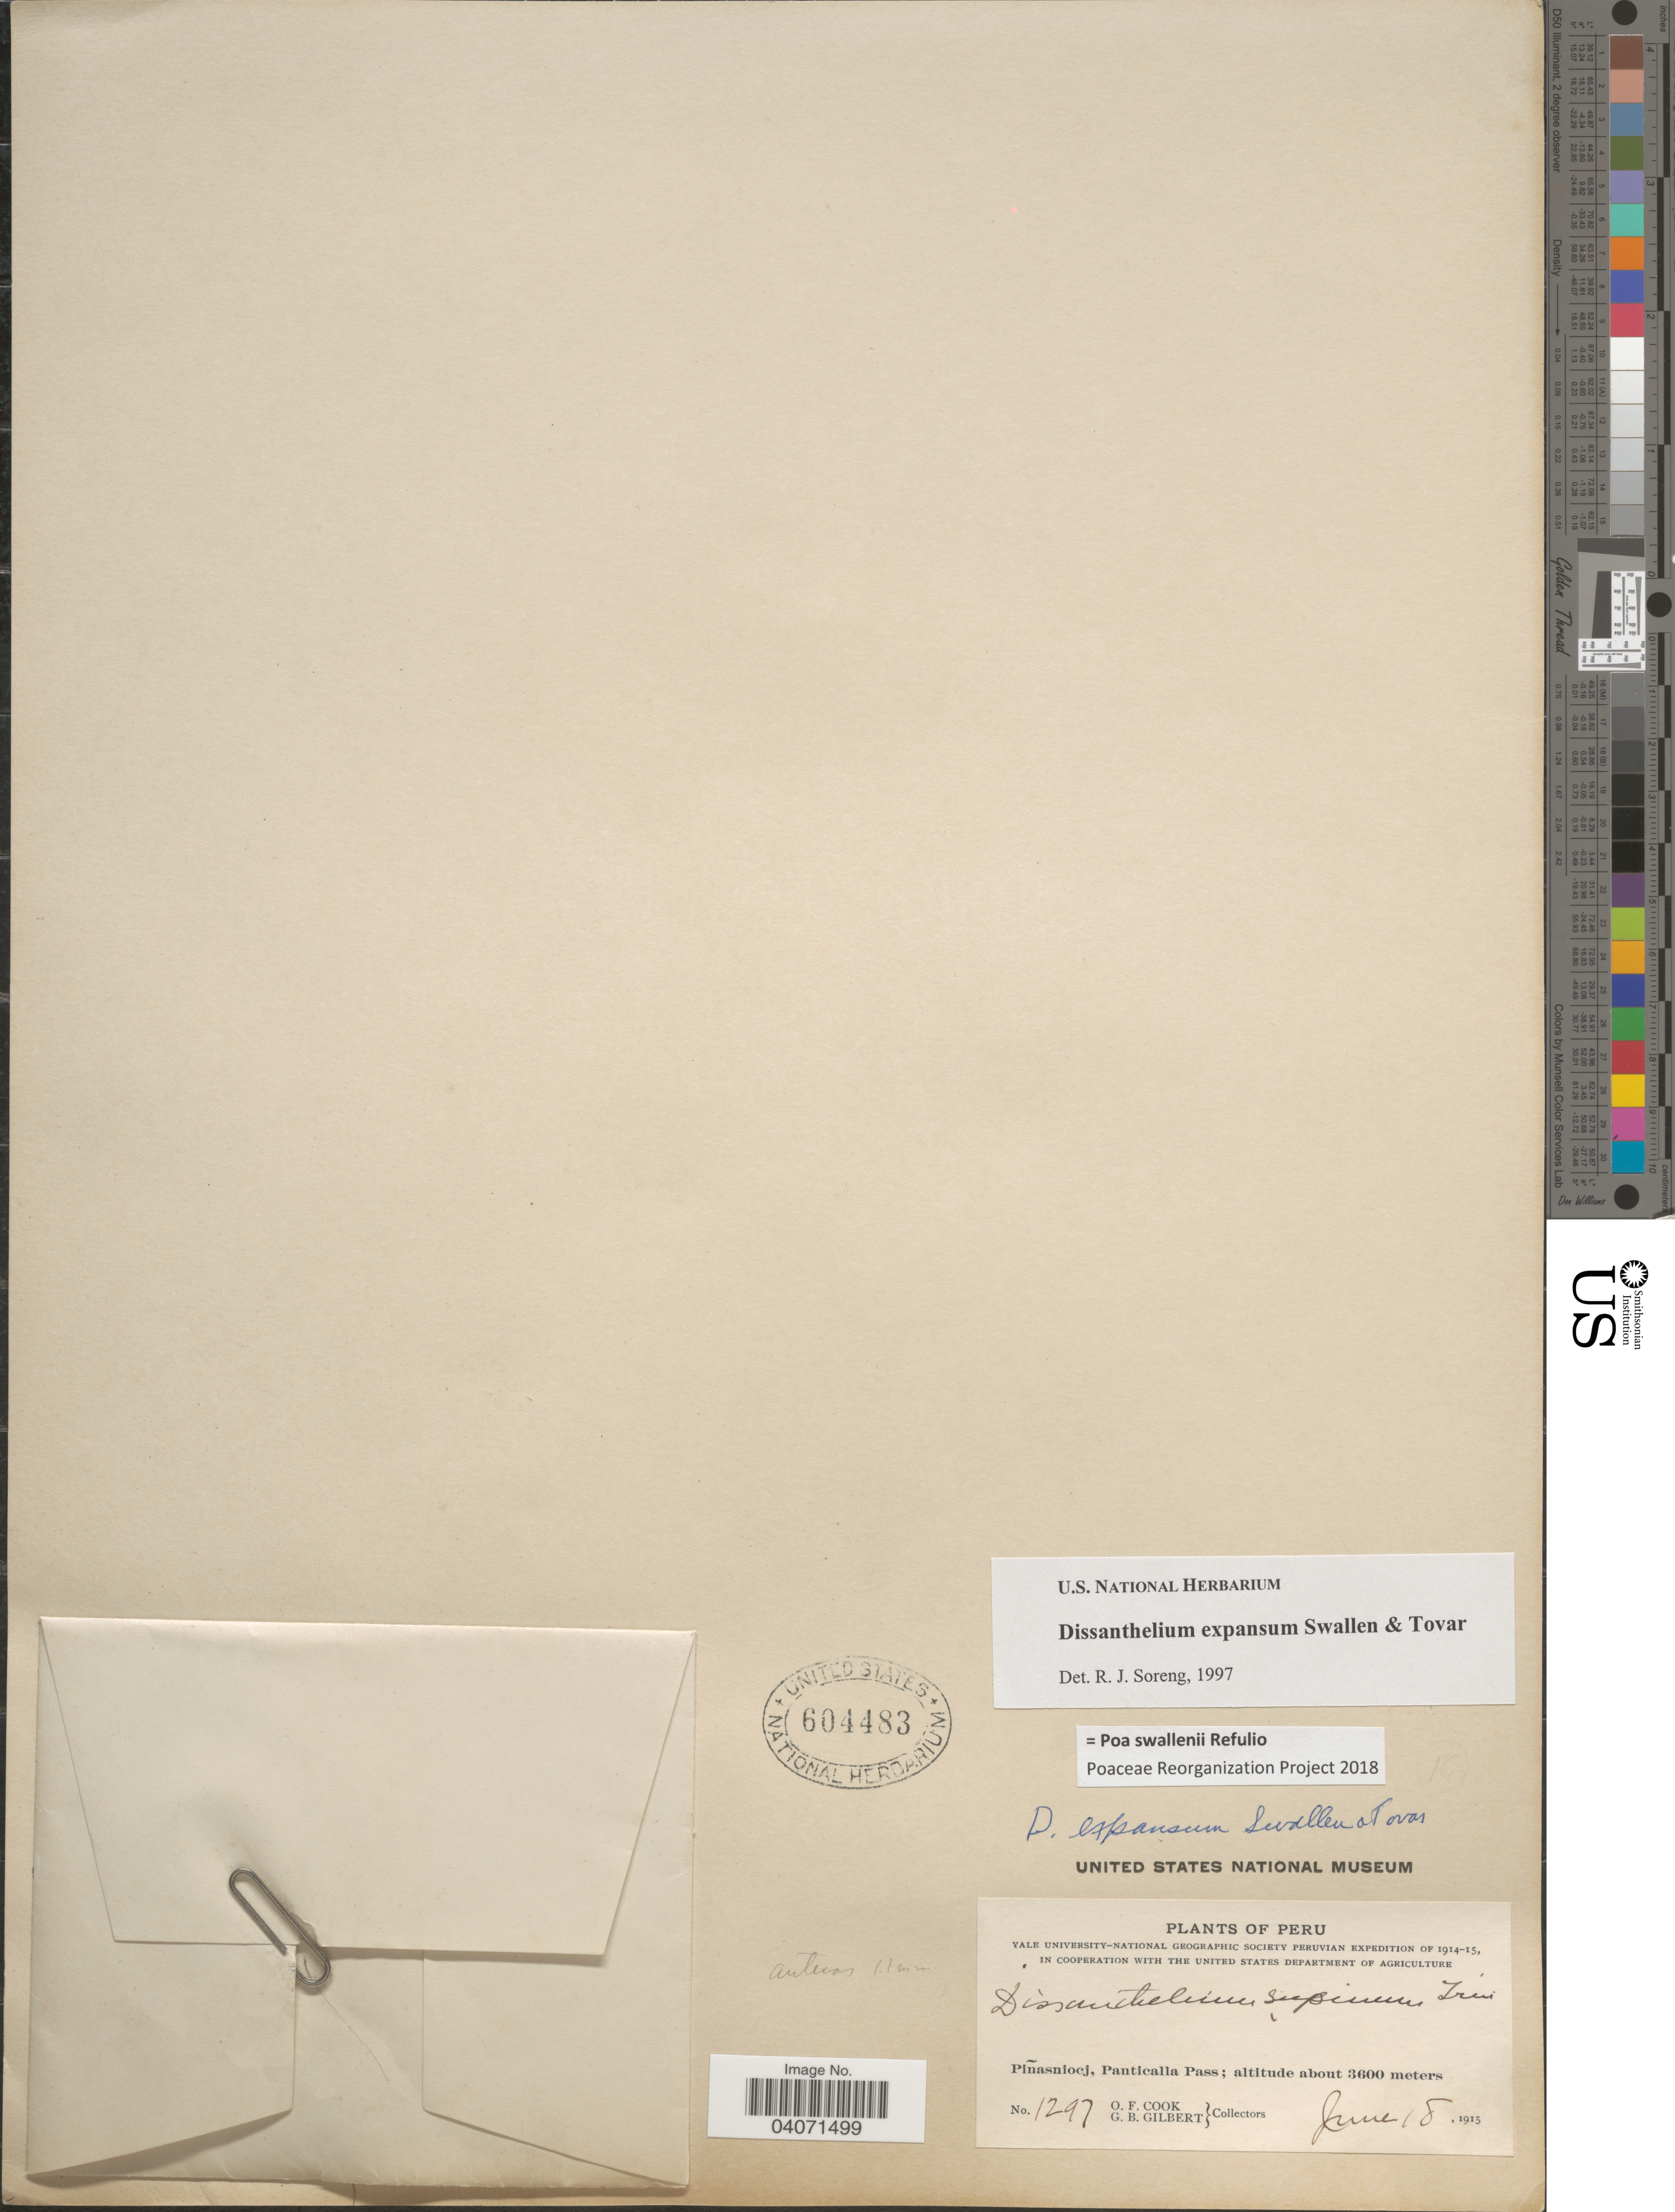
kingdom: Plantae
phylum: Tracheophyta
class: Liliopsida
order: Poales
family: Poaceae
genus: Poa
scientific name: Poa swallenii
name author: Refulio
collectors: O. F. Cook & G. B. Gilbert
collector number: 1297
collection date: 1915-06-18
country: Peru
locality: Yale University-National Geographic Society Peruvian Expedition of 1914-15. Piñasniocj, Panticalla Pass.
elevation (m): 3600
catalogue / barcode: US 604483